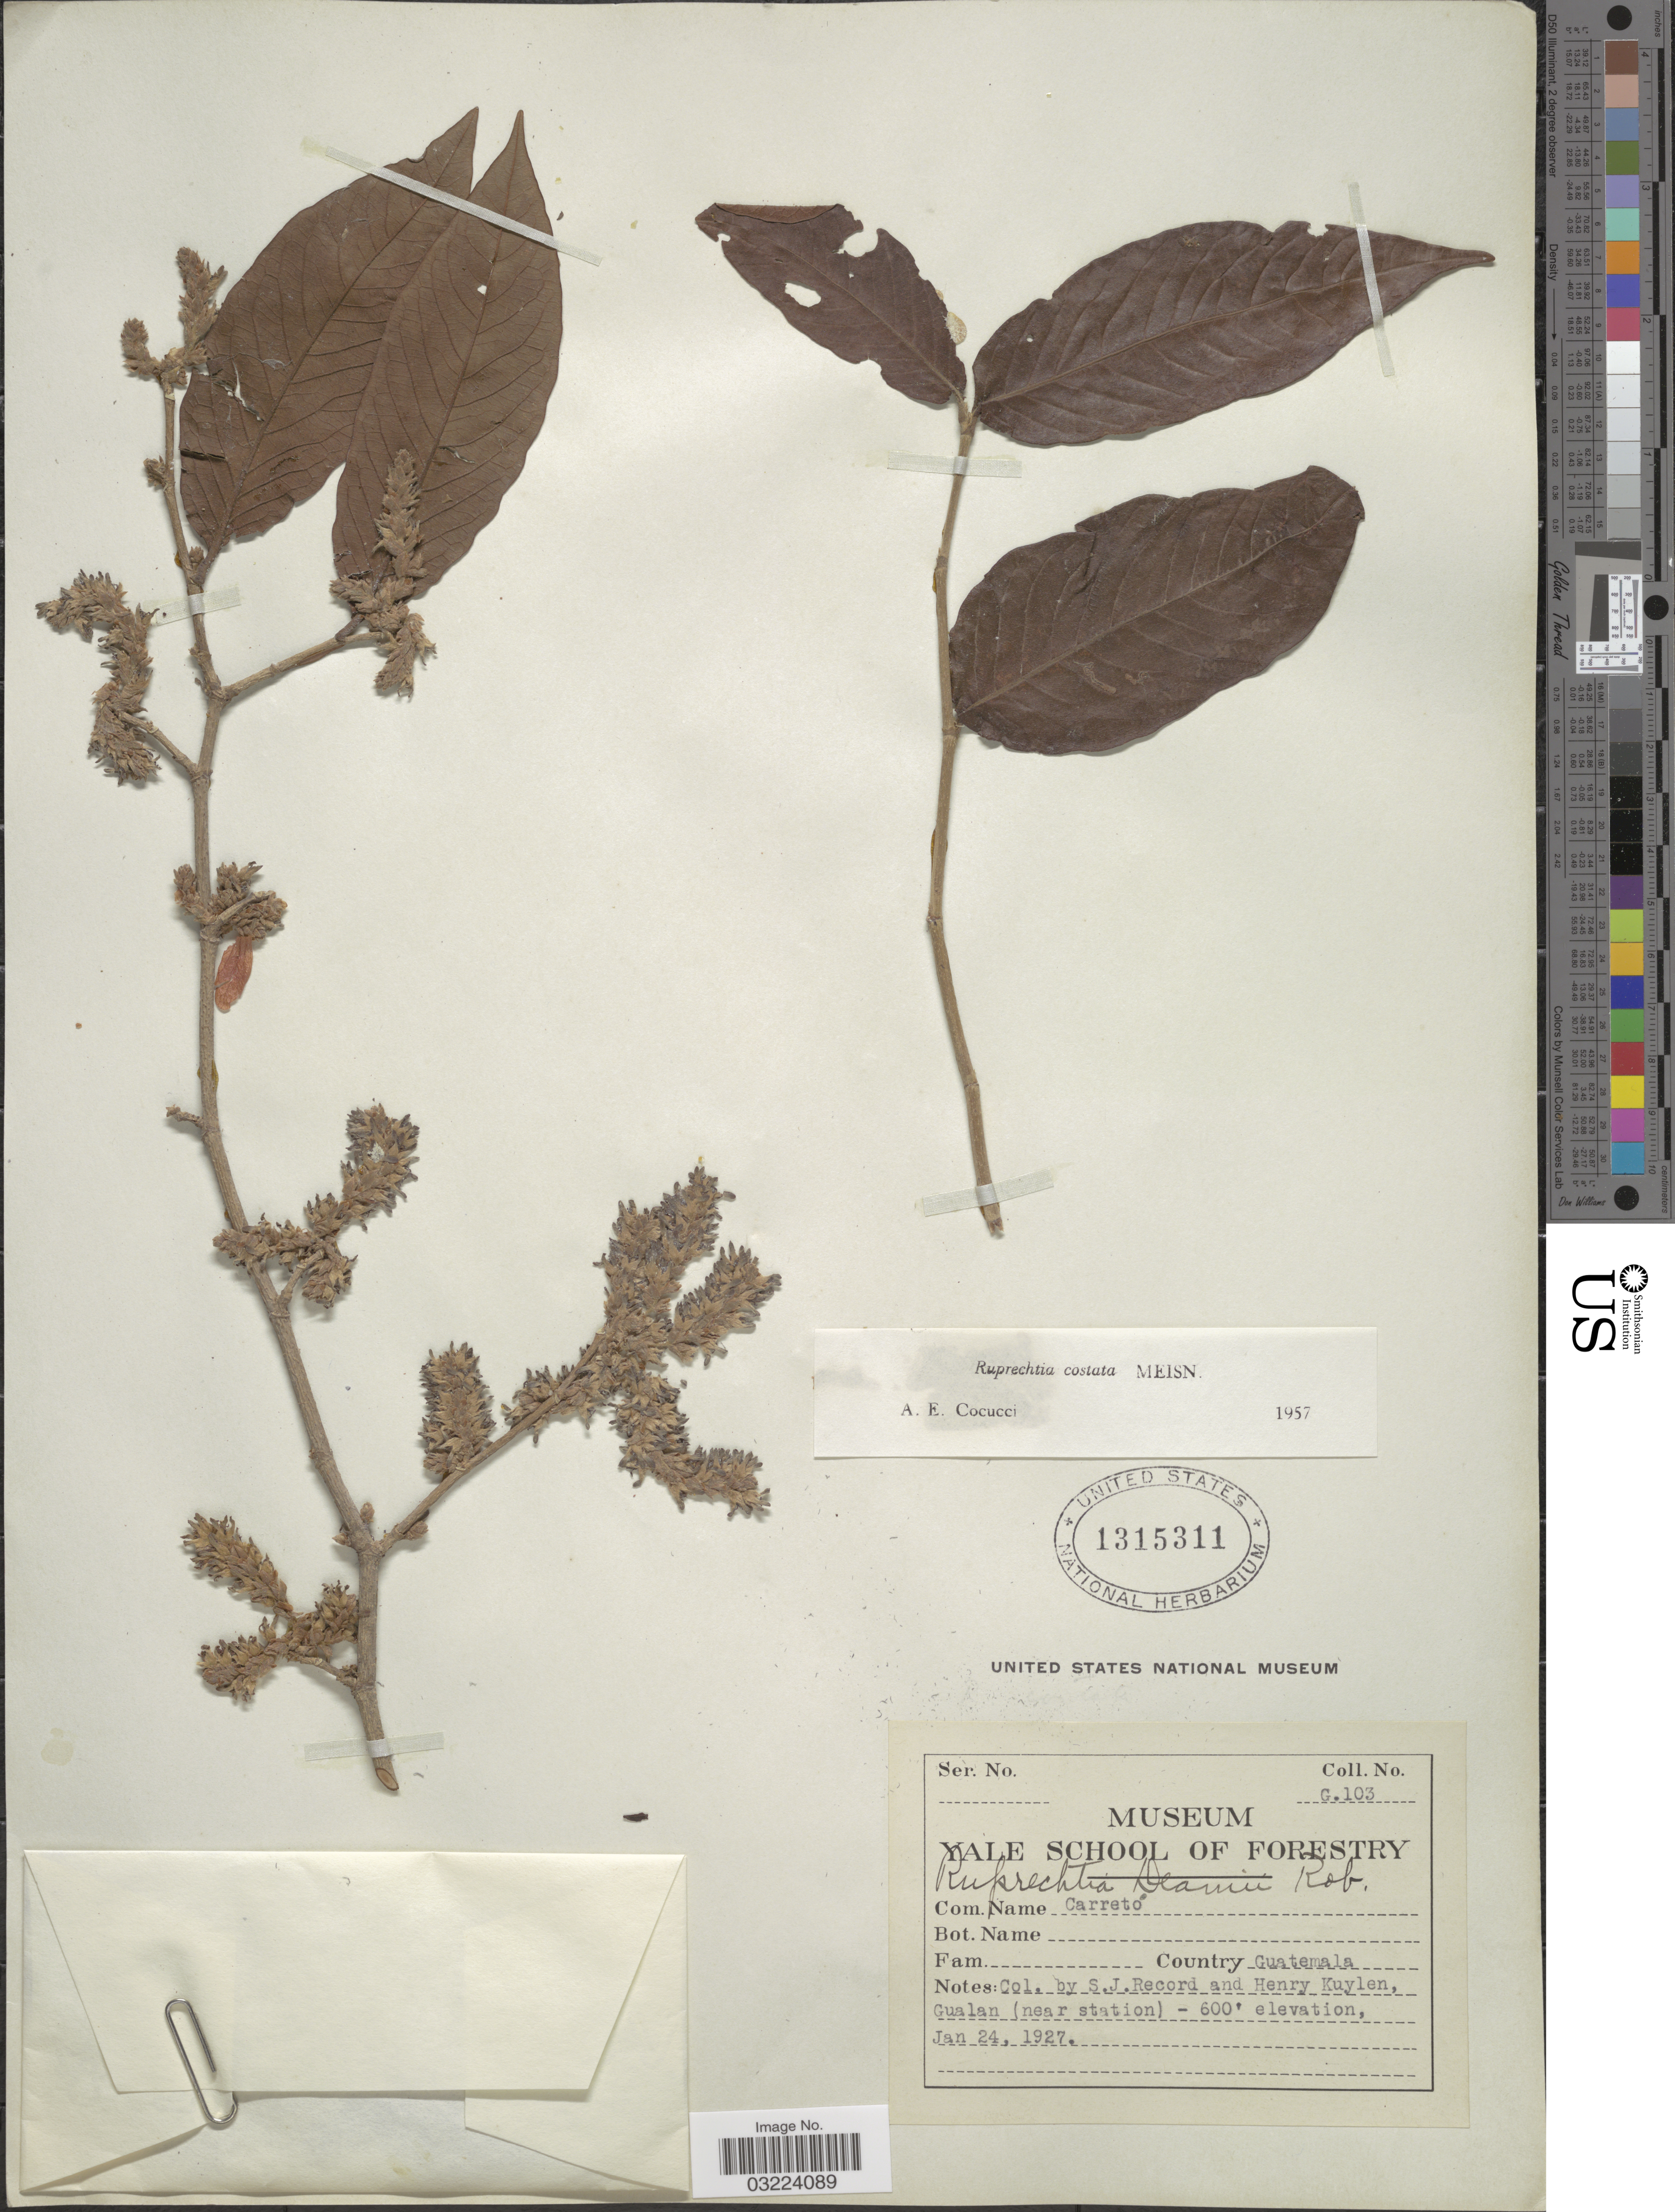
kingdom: Plantae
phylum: Tracheophyta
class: Magnoliopsida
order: Caryophyllales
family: Polygonaceae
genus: Ruprechtia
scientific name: Ruprechtia costata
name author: Meisn.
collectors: S. J. Record & H. Kuylen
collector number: G103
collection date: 1927-01-24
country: Guatemala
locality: Gualan (near station).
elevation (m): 183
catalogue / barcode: US 1315311